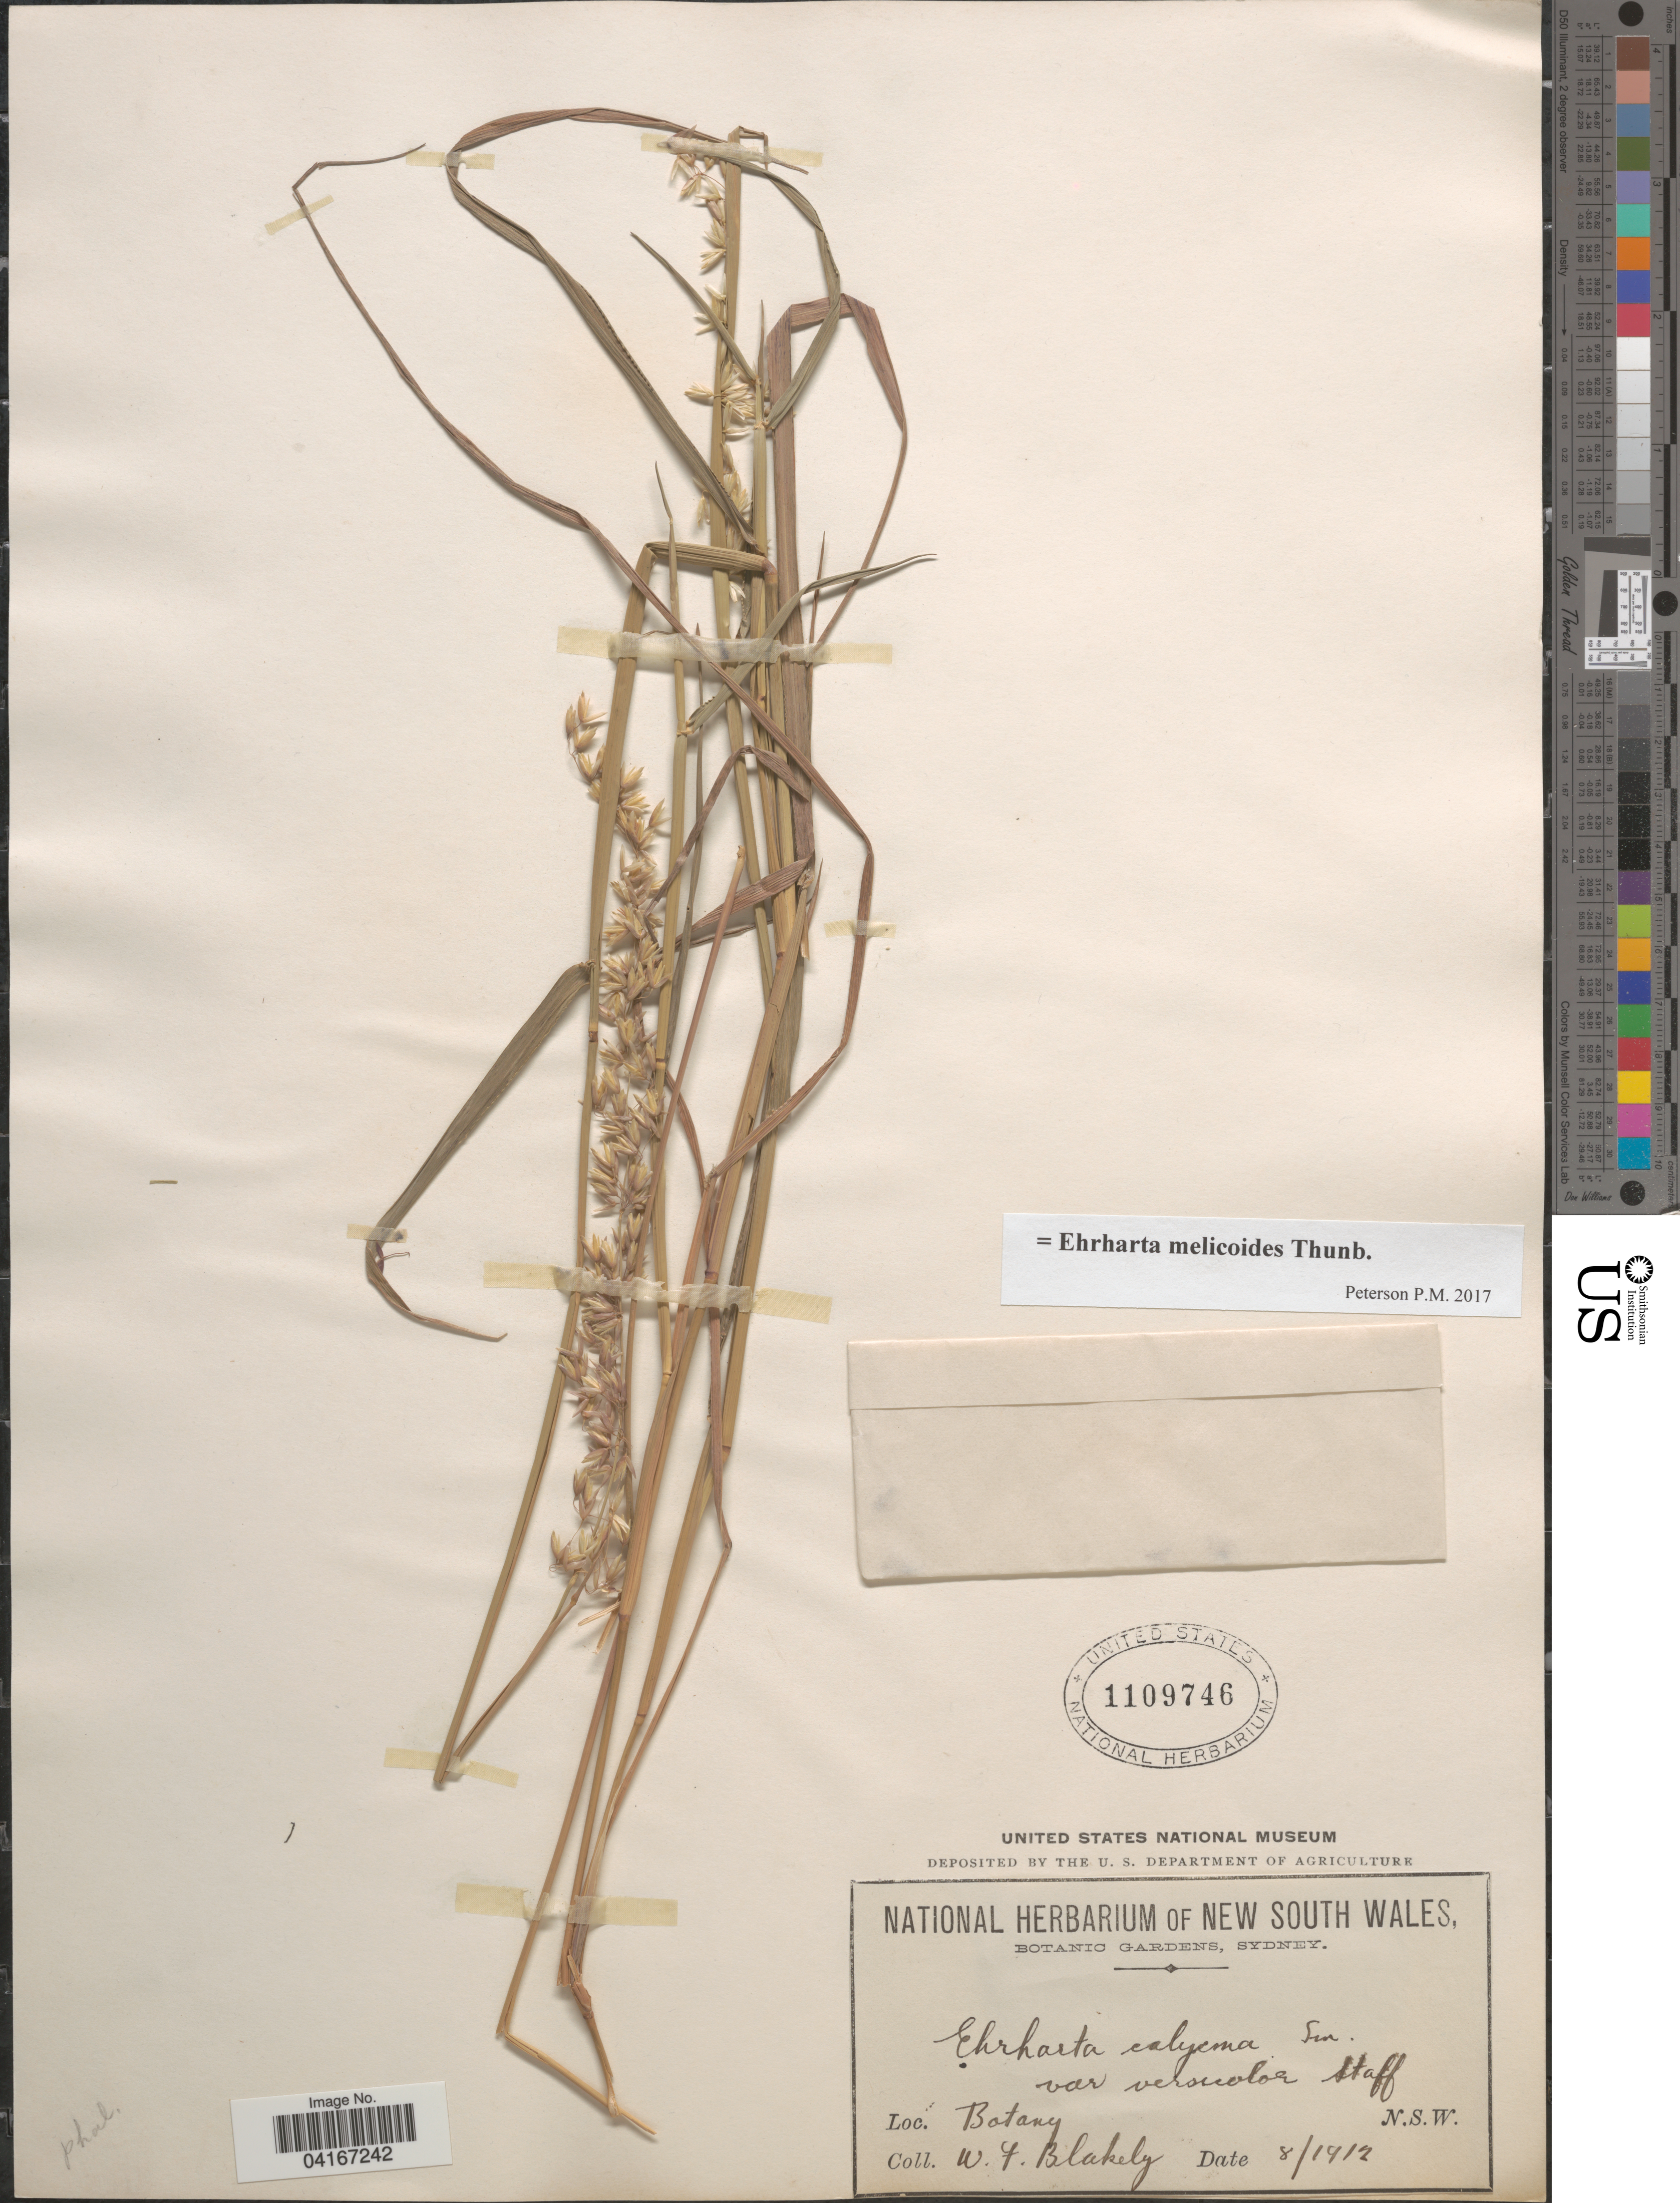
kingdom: Plantae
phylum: Tracheophyta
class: Liliopsida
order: Poales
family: Poaceae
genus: Ehrharta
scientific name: Ehrharta melicoides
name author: Thunb.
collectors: W. Blakely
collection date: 1912-08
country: Australia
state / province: New South Wales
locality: Botany.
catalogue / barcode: US 1109746